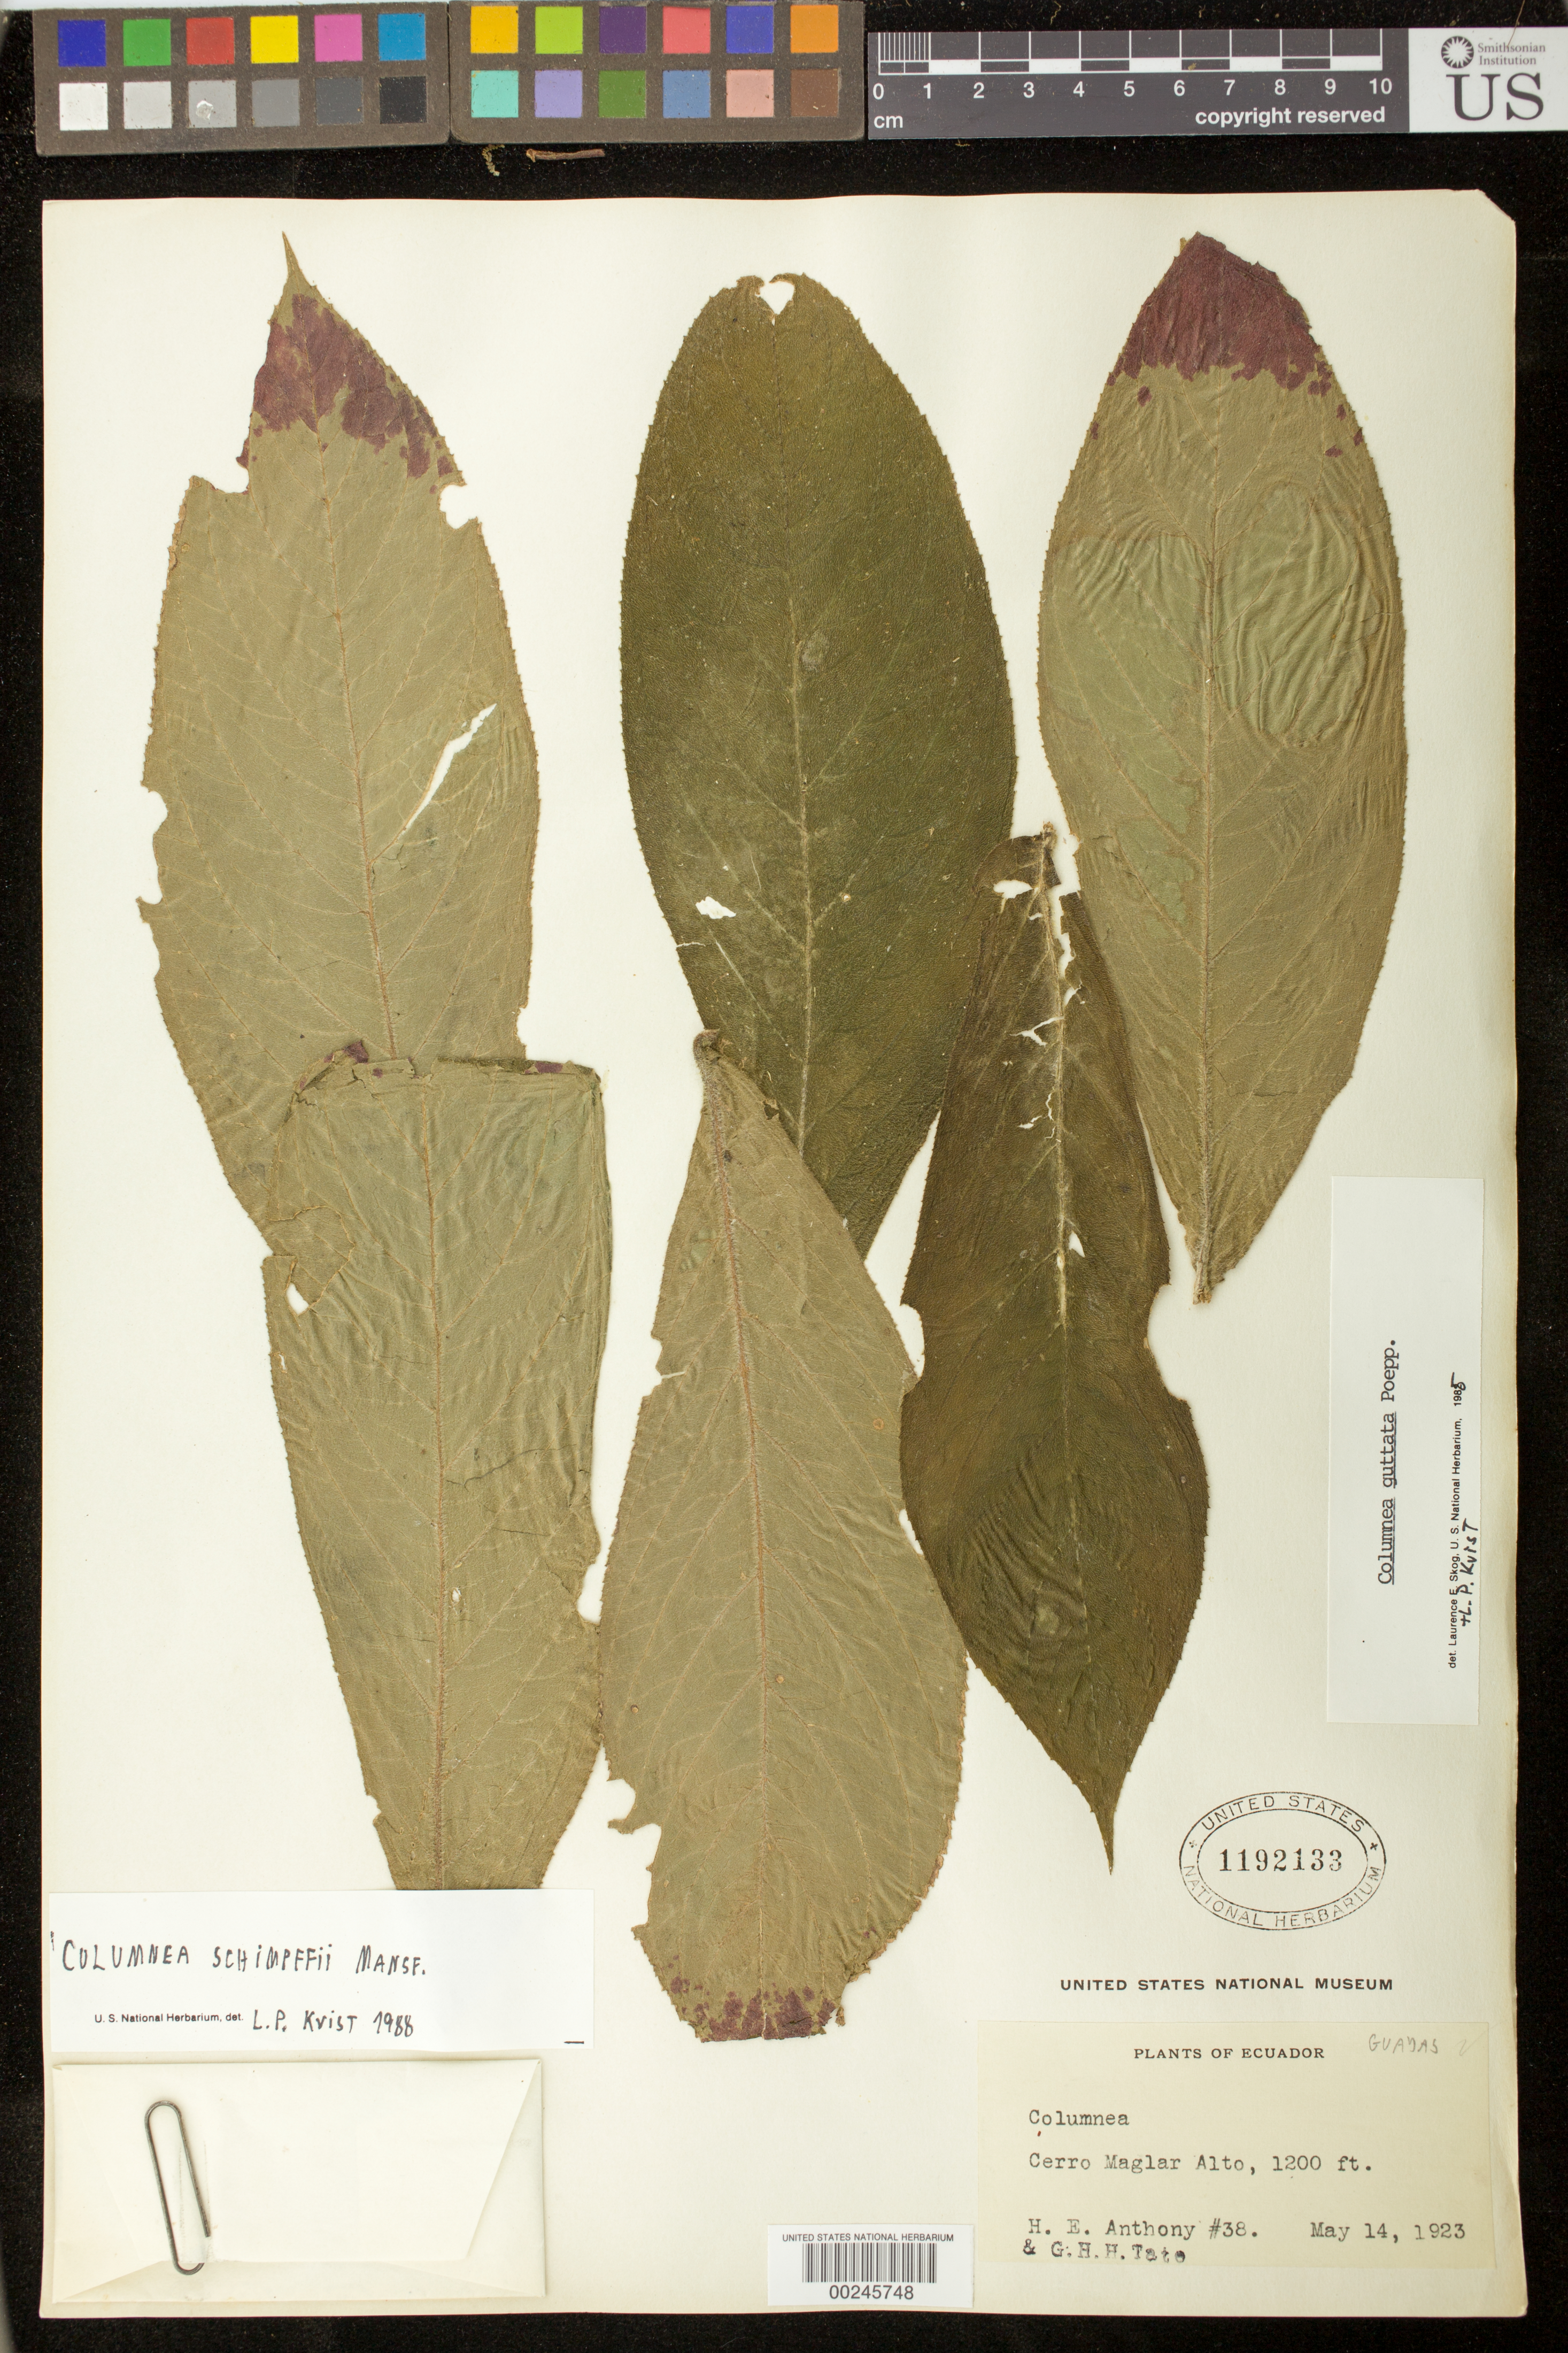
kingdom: Plantae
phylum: Tracheophyta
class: Magnoliopsida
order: Lamiales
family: Gesneriaceae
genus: Columnea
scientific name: Columnea schimpffii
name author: Mansf.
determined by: Kvist, L. P., (US), Smithsonian Institution - National Museum of Natural History (UNITED STATES)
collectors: H. E. Anthony & G. Tate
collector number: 38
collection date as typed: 14 May 1923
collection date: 1923-05-14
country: Ecuador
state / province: Guayas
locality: Cerro Maglar Alto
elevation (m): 366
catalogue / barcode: US 1192133